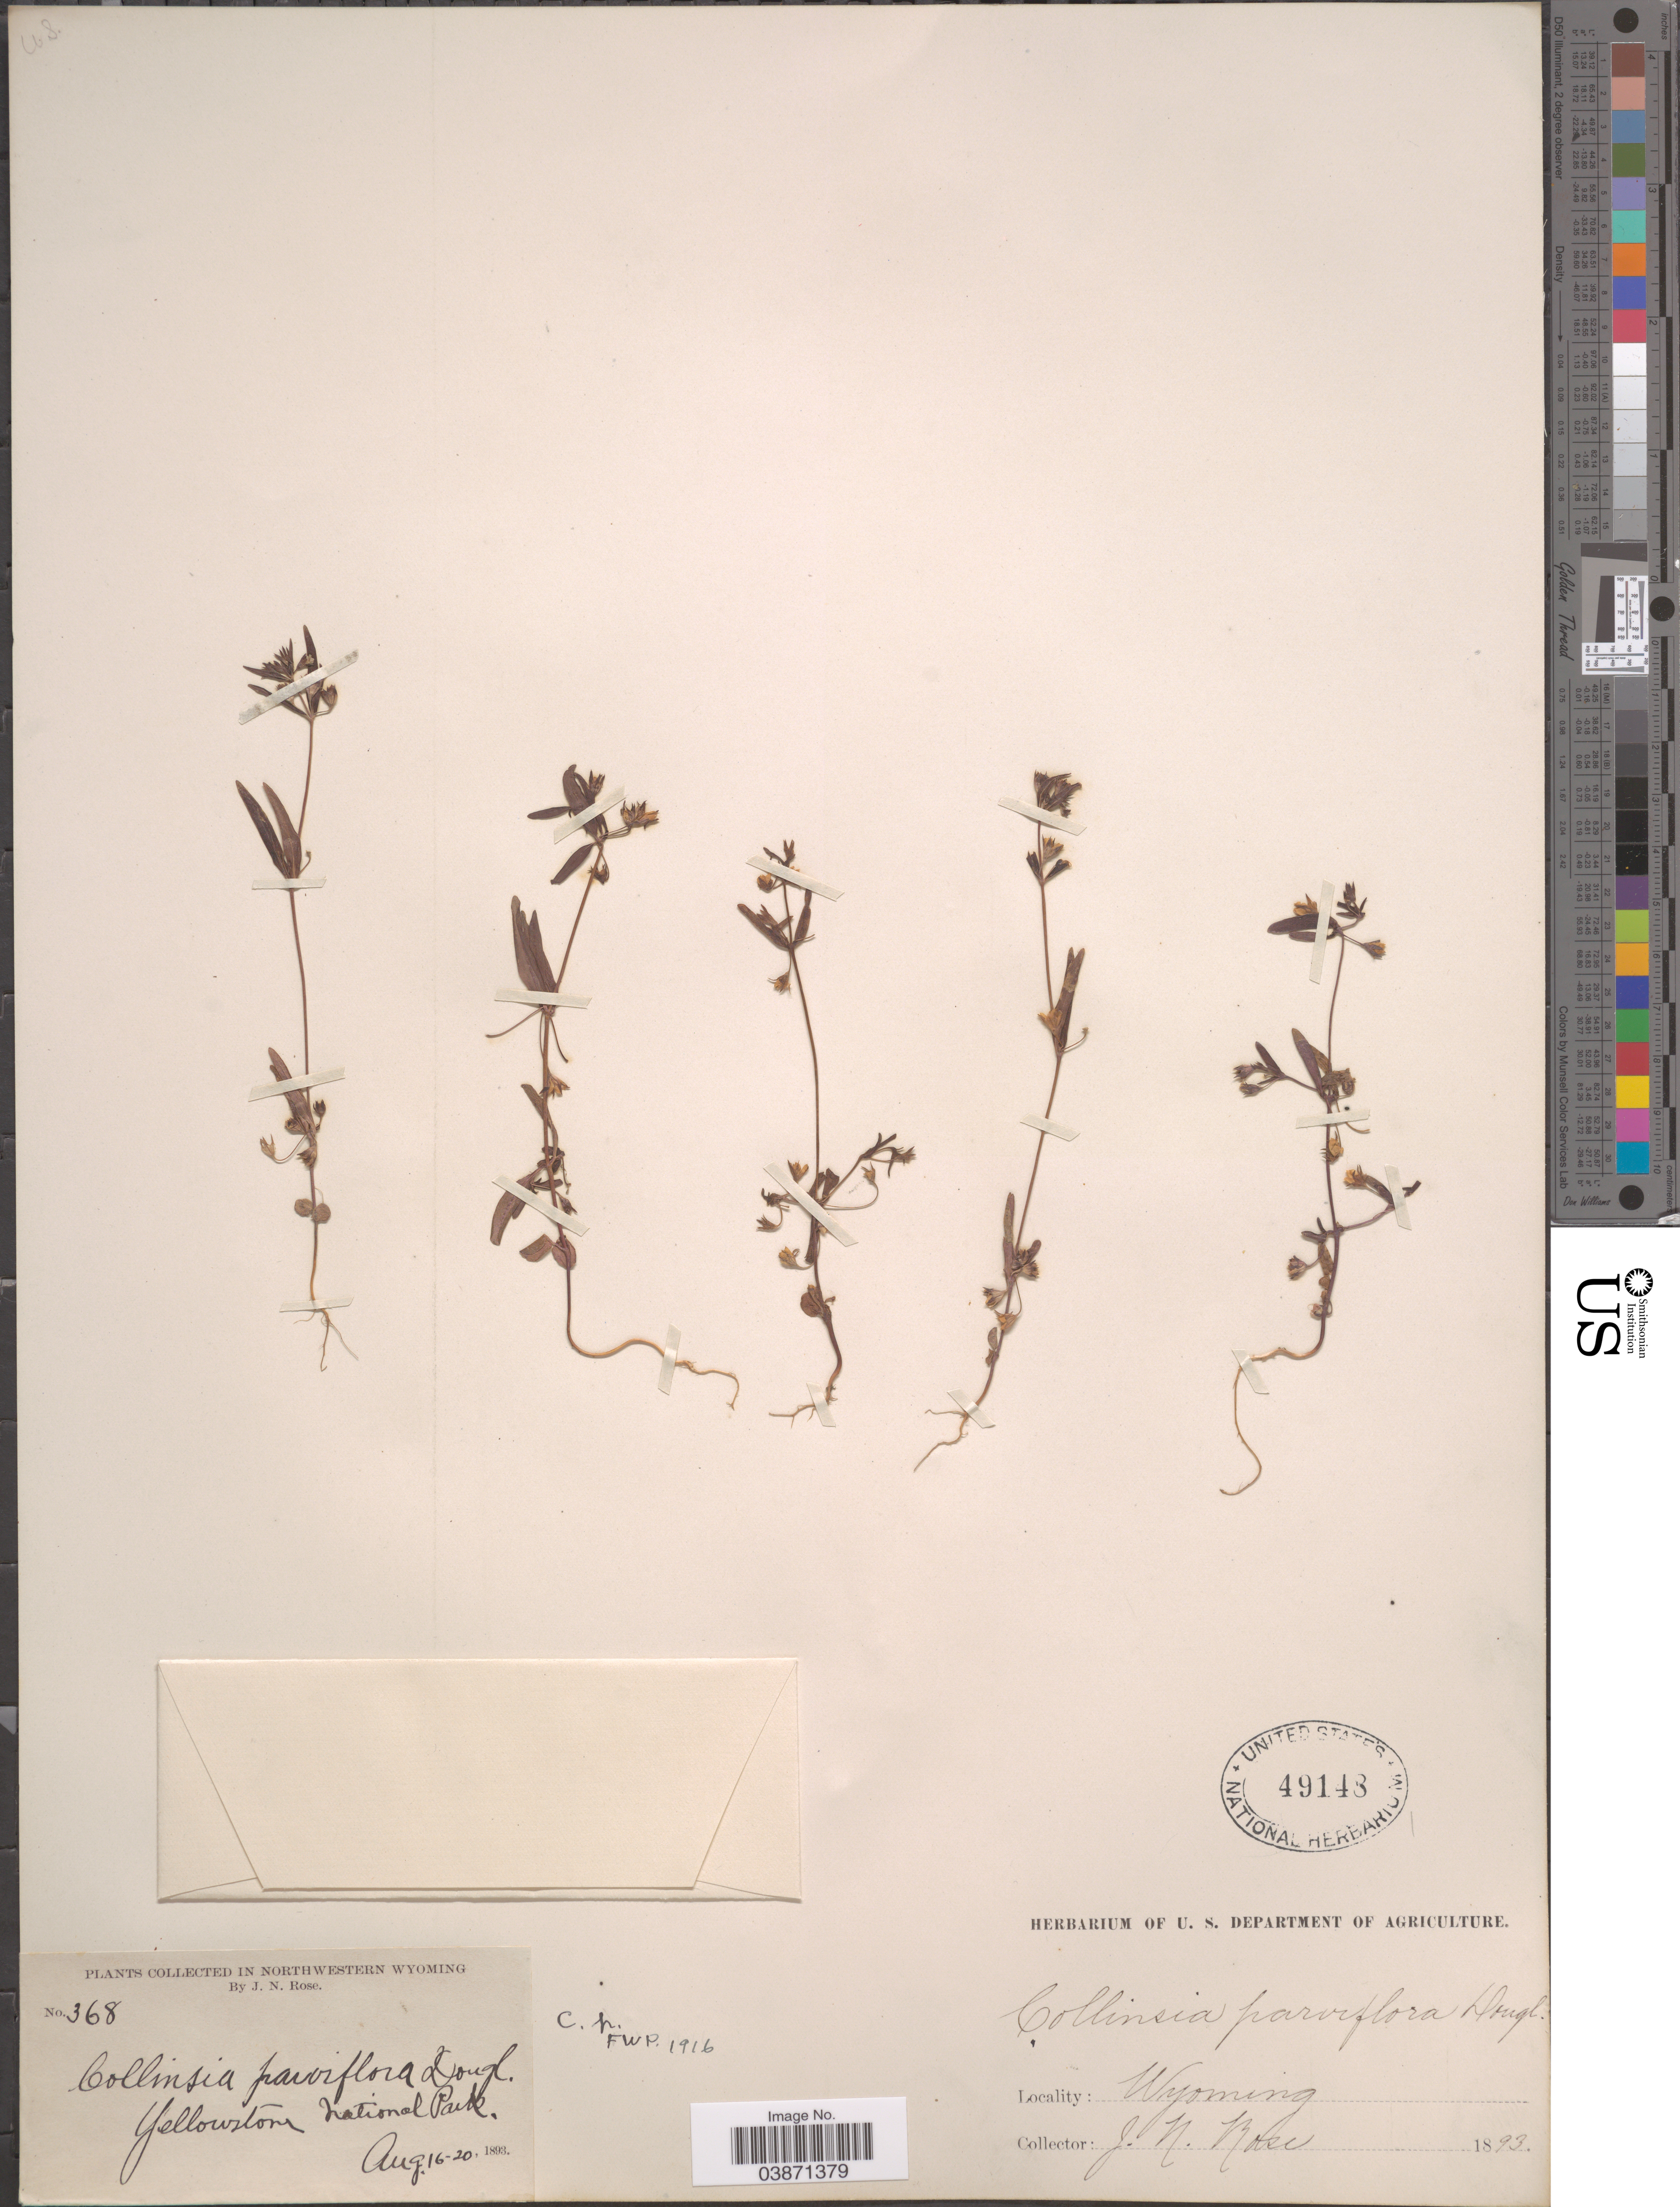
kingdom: Plantae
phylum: Tracheophyta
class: Magnoliopsida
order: Lamiales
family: Plantaginaceae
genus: Collinsia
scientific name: Collinsia parviflora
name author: Douglas ex Lindl.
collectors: J. N. Rose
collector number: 368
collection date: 1893-08-16/1893-08-20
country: United States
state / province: Wyoming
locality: Northwestern Wyoming. Yellowstone National Park.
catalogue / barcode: US 49148